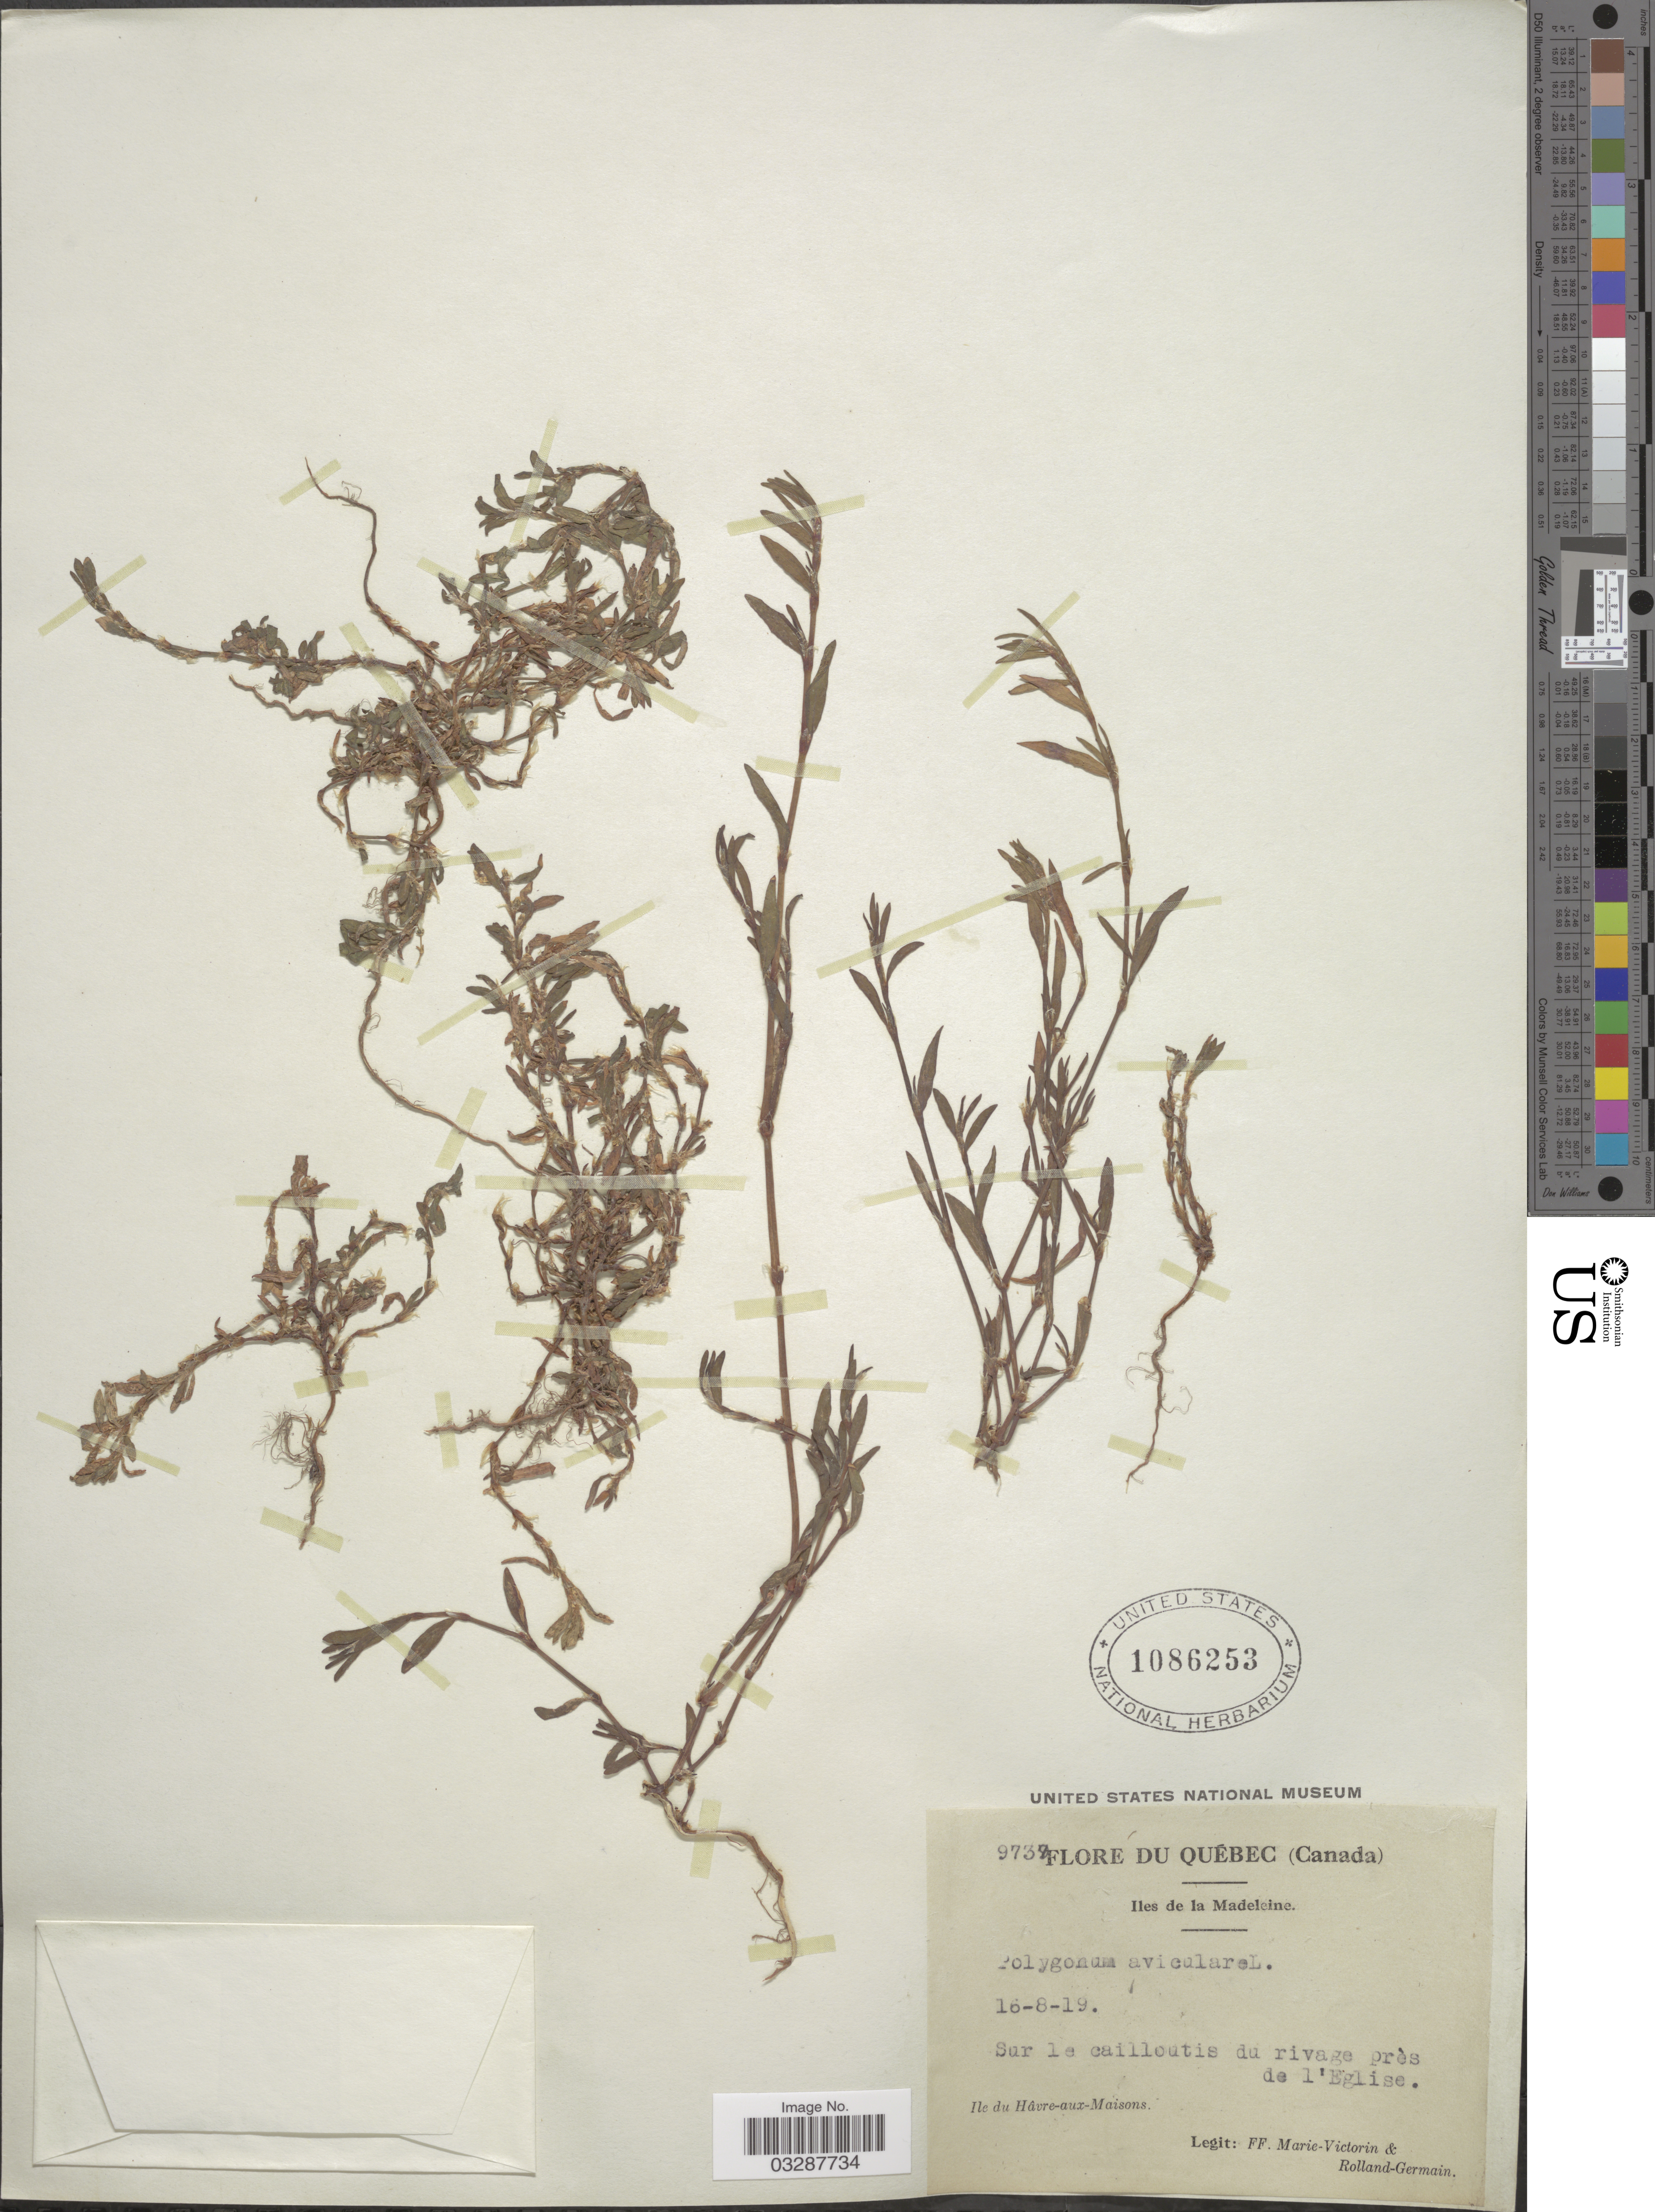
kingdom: Plantae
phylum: Tracheophyta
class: Magnoliopsida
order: Caryophyllales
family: Polygonaceae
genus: Polygonum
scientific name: Polygonum aviculare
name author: L.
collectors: F. Marie-Victorin & Rolland-Germain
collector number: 9737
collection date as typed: Transcribed d/m/y: 16/8/19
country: Canada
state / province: Quebec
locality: Iles de la Madeleine. Sur le cailloutis du rivage près de l'Eglise. Ile du Hâvre-aux-Maisons.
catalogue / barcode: US 1086253